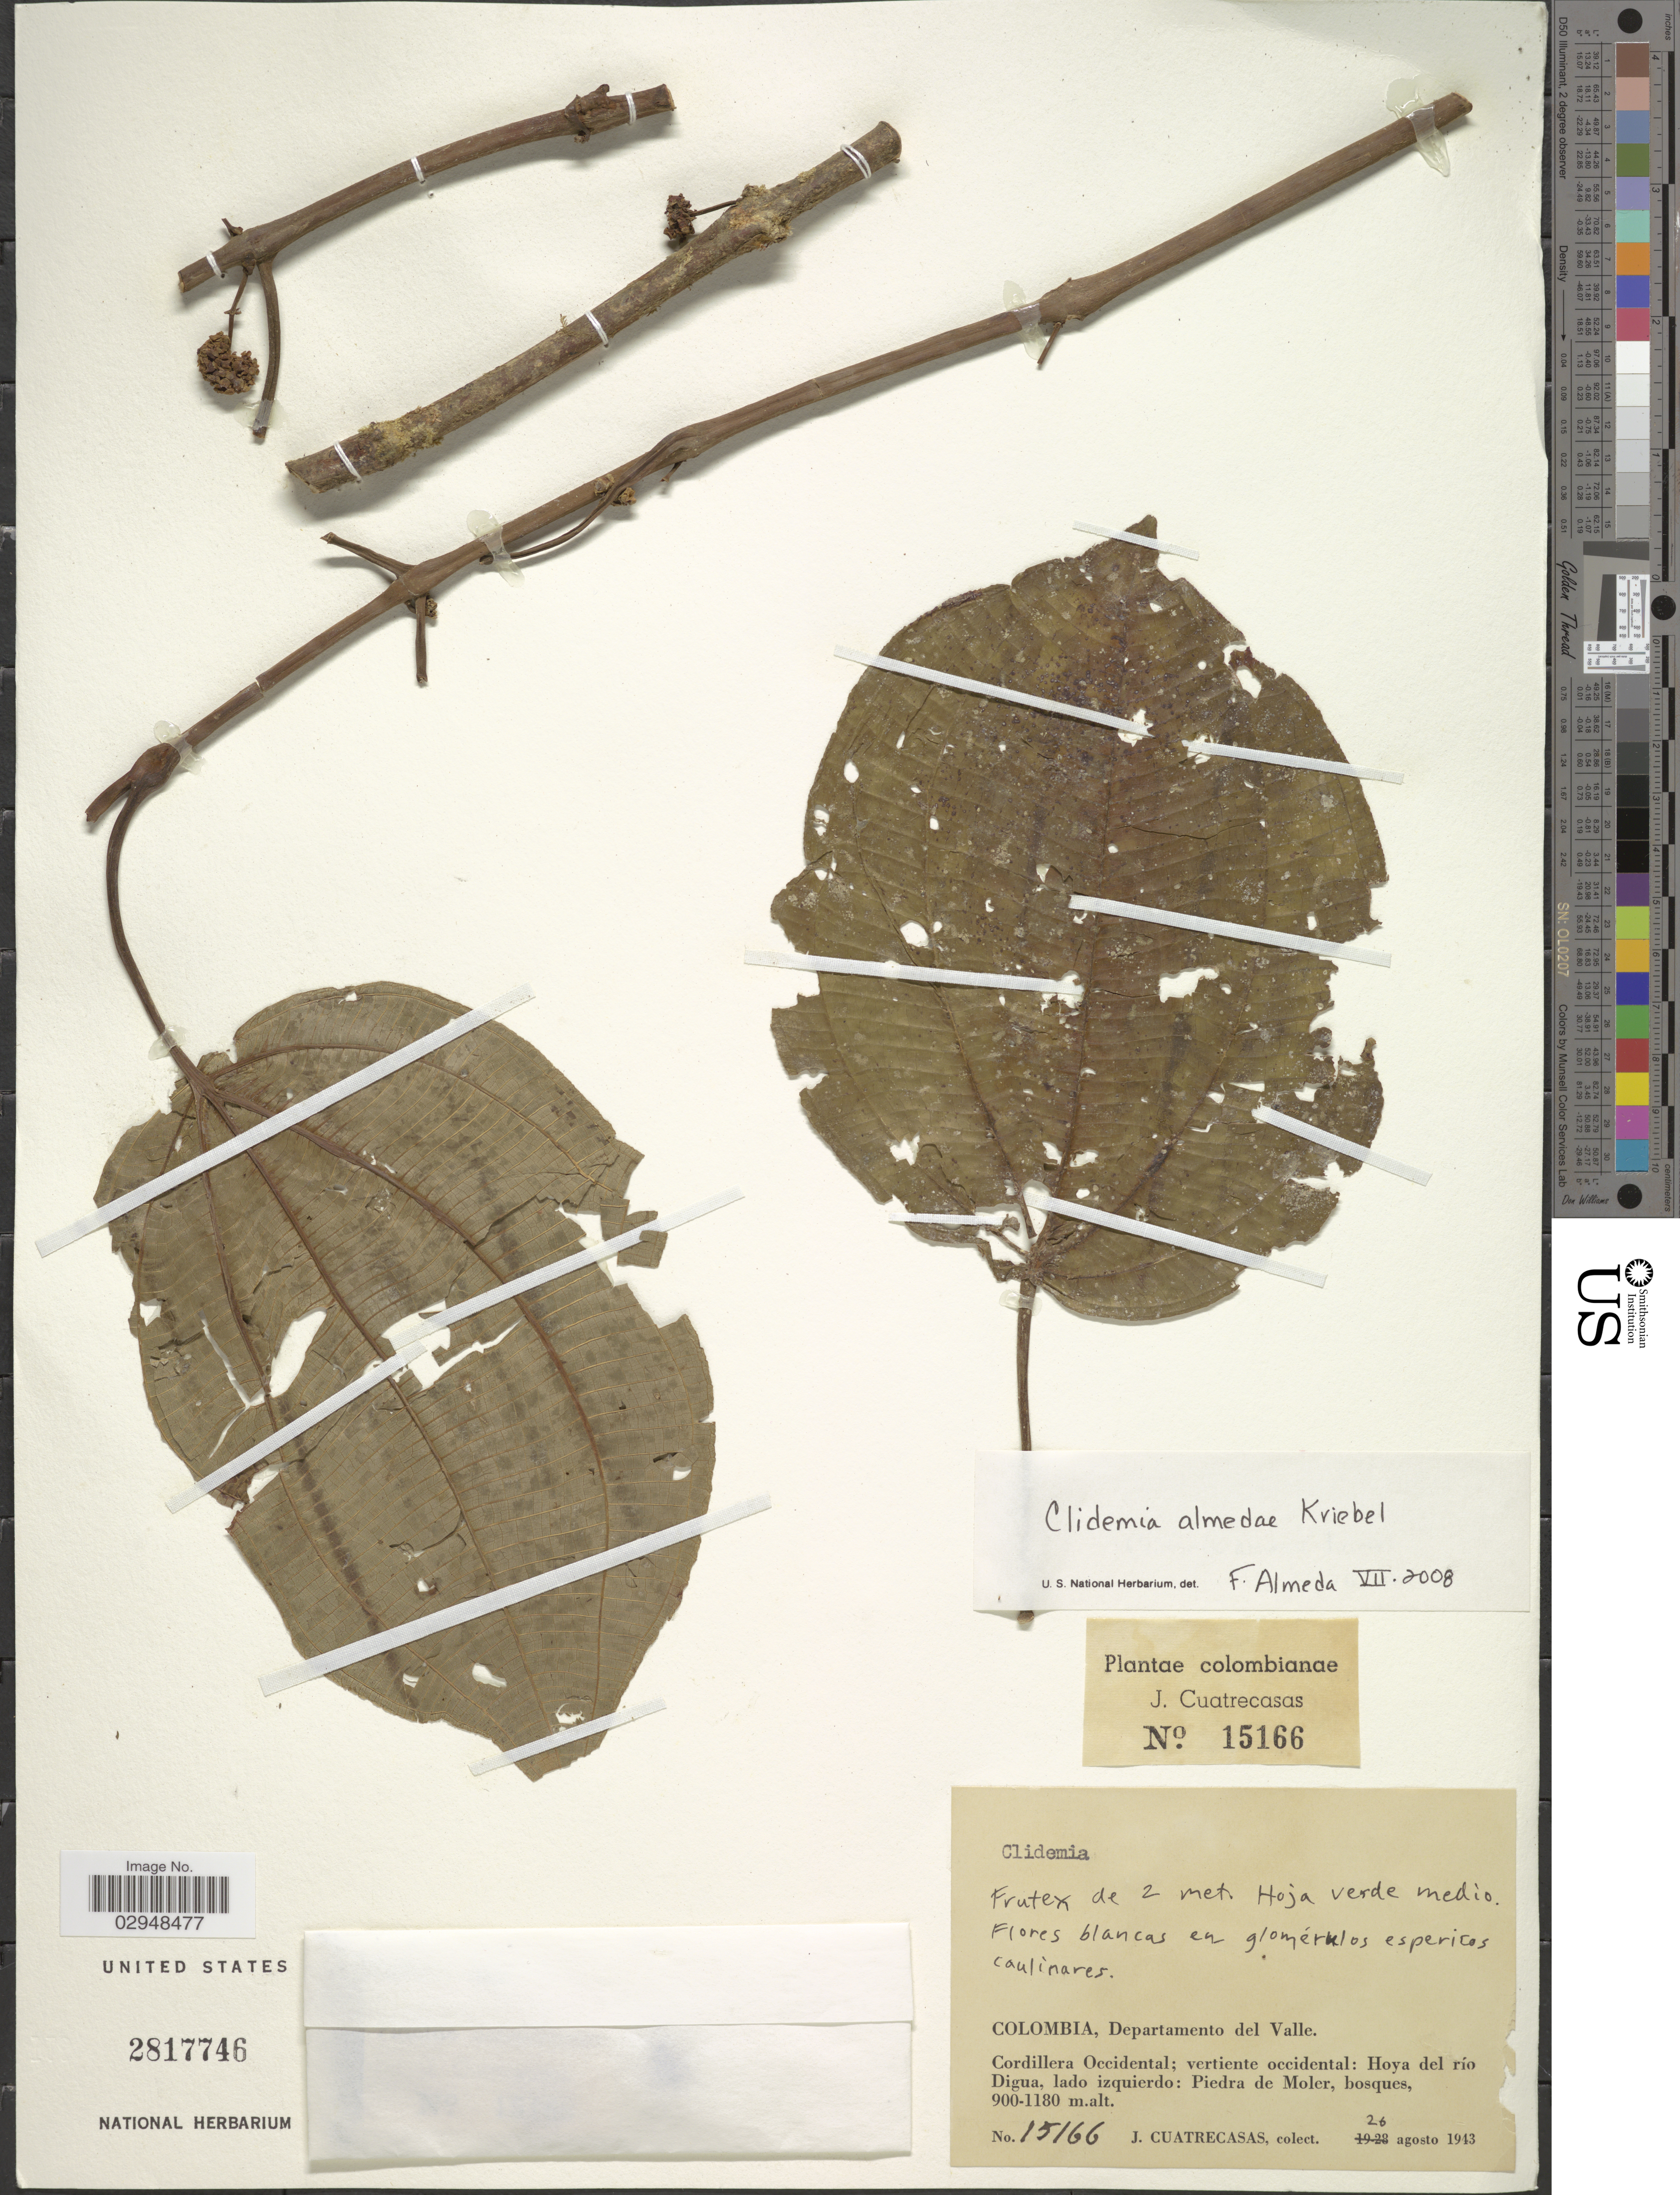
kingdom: Plantae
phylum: Tracheophyta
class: Magnoliopsida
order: Myrtales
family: Melastomataceae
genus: Clidemia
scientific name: Clidemia almedae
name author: Kriebel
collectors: J. Cuatrecasas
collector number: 15166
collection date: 1943-08-26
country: Colombia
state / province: Valle del Cauca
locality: Departamento del Valle, Cordillera Occidental, vertiente occidental, Hoya del río Digua, lado izquierdo, Piedra de Moler.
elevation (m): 900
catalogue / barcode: US 2817746